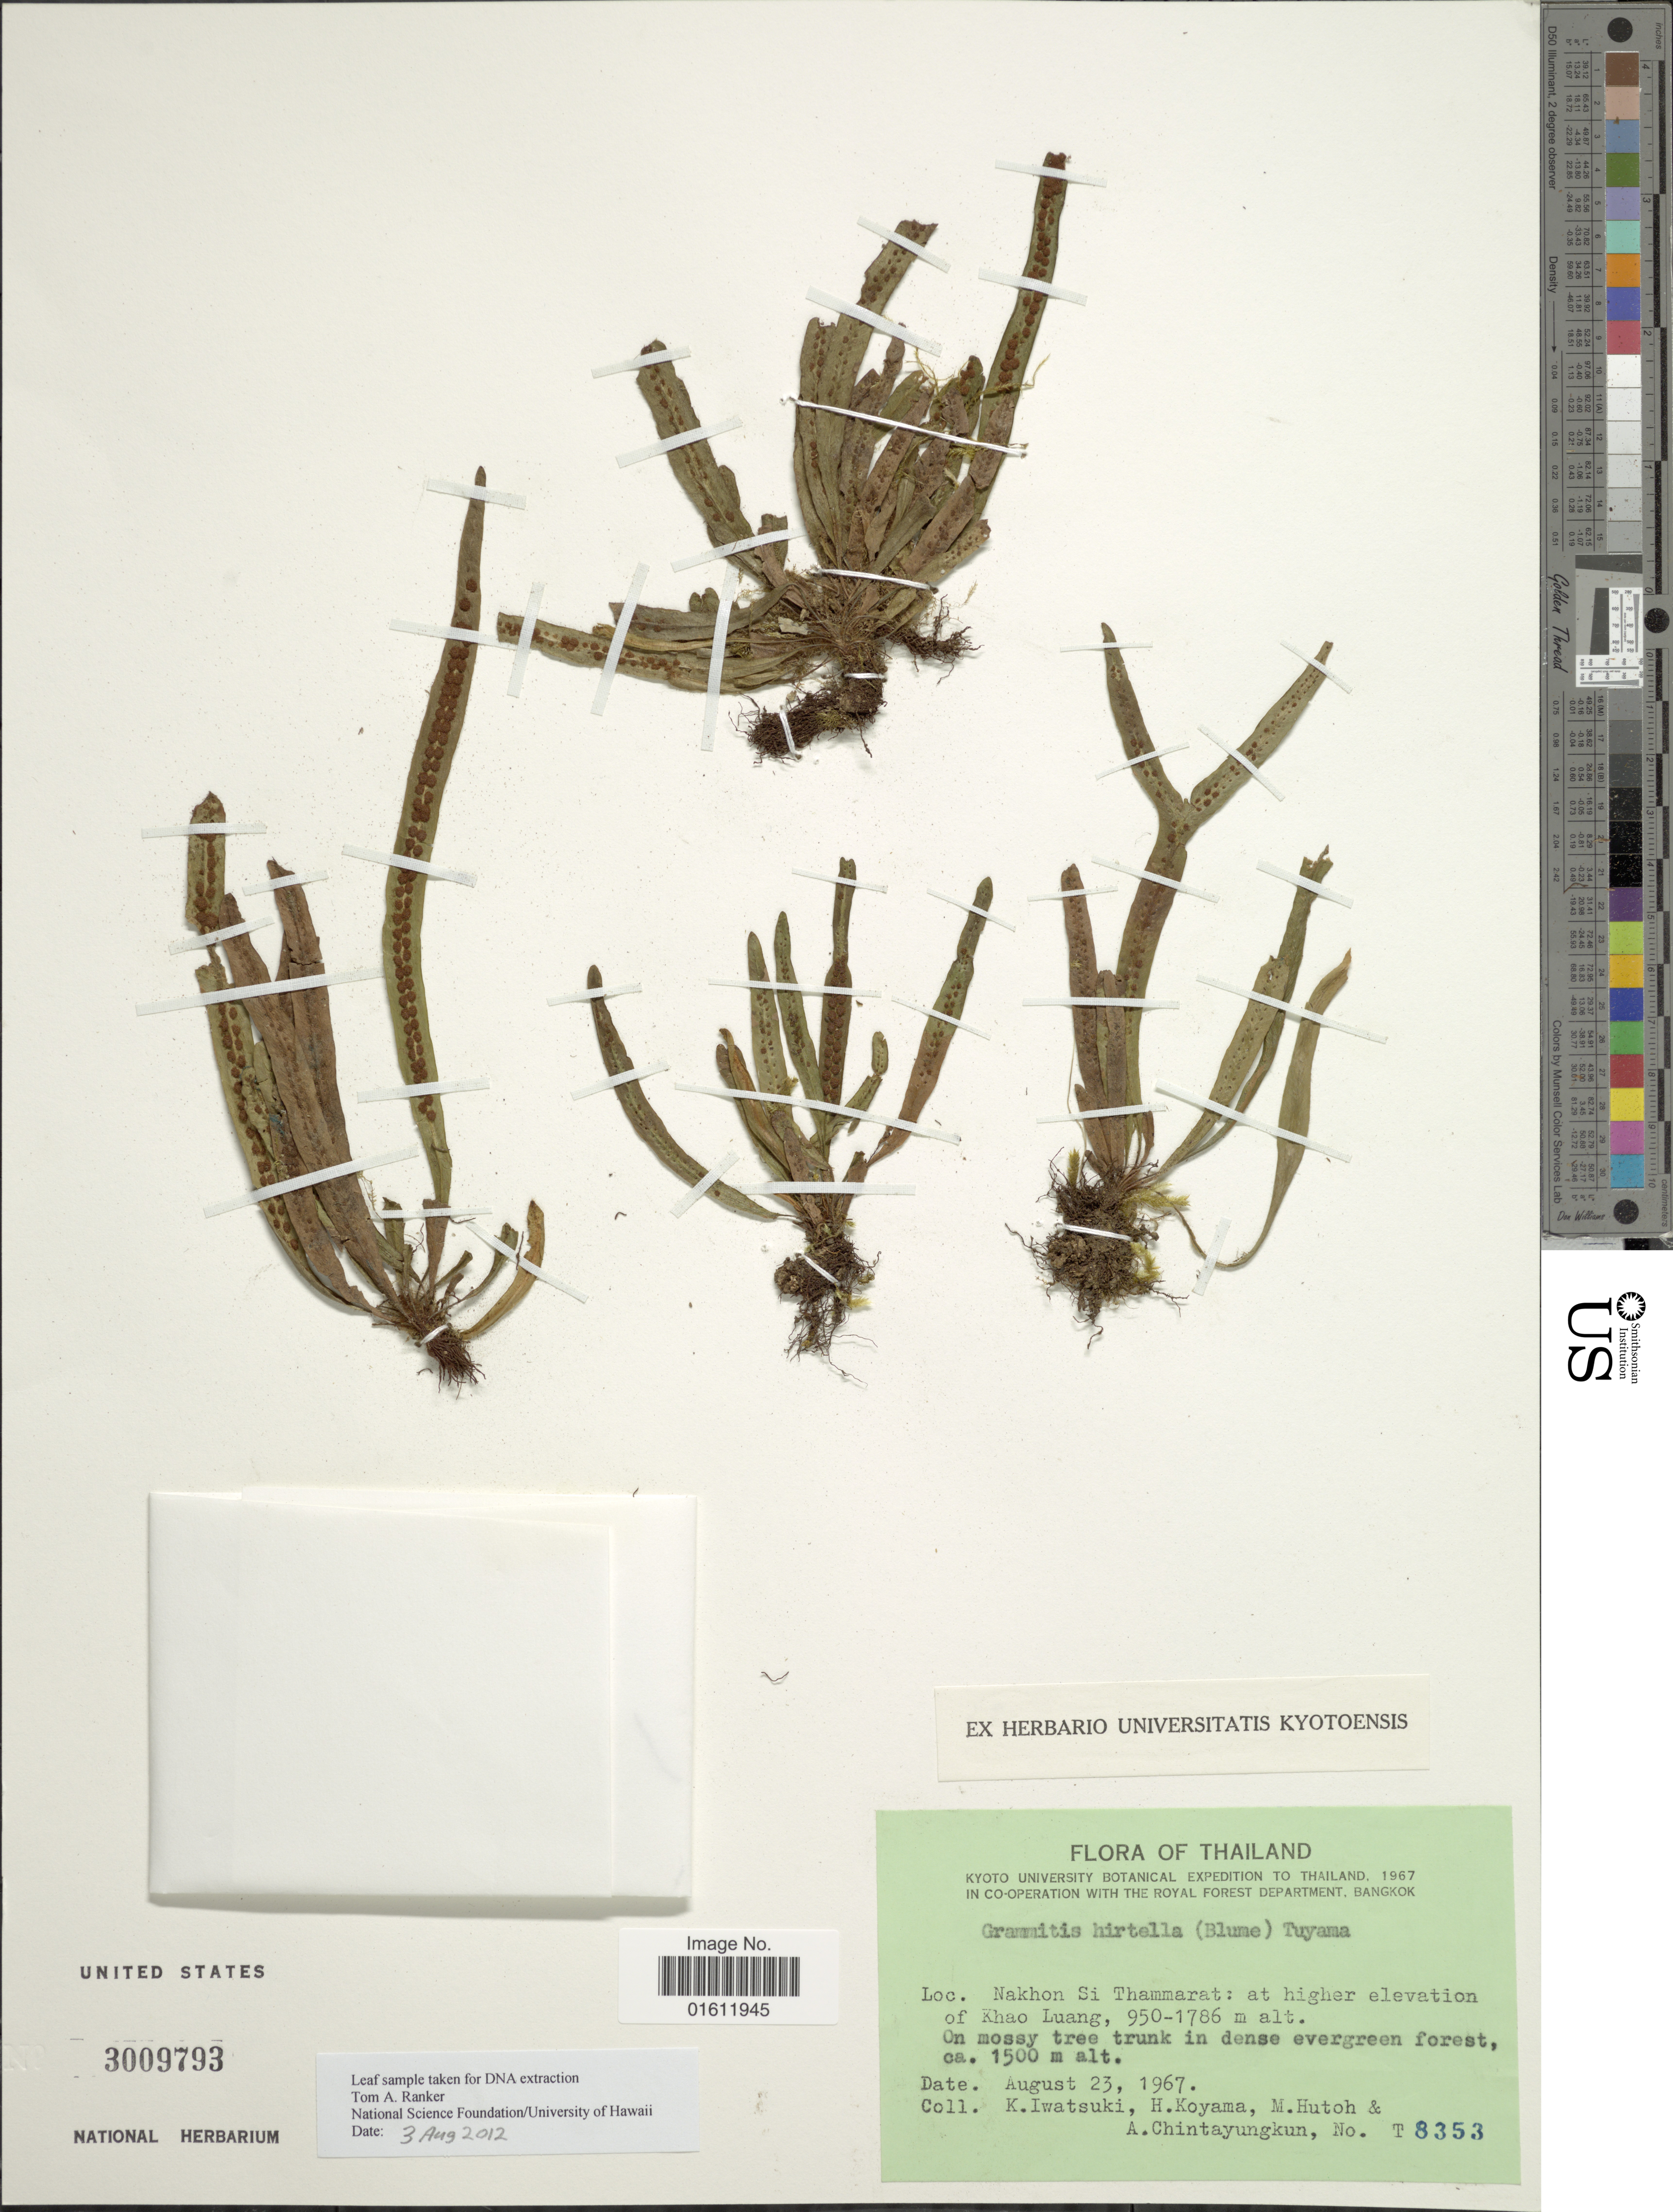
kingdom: Plantae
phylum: Tracheophyta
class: Polypodiopsida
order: Polypodiales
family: Polypodiaceae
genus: Radiogrammitis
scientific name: Radiogrammitis hirtella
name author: (Blume) Parris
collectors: K. Iwatsuki, H. Koyama, M. Hutoh & A. Chintayungkun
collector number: T 8353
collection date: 1967-08-23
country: Thailand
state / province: Nakhon Si Thammarat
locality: At higher elevation of Khao Luang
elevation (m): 950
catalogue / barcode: US 3009793